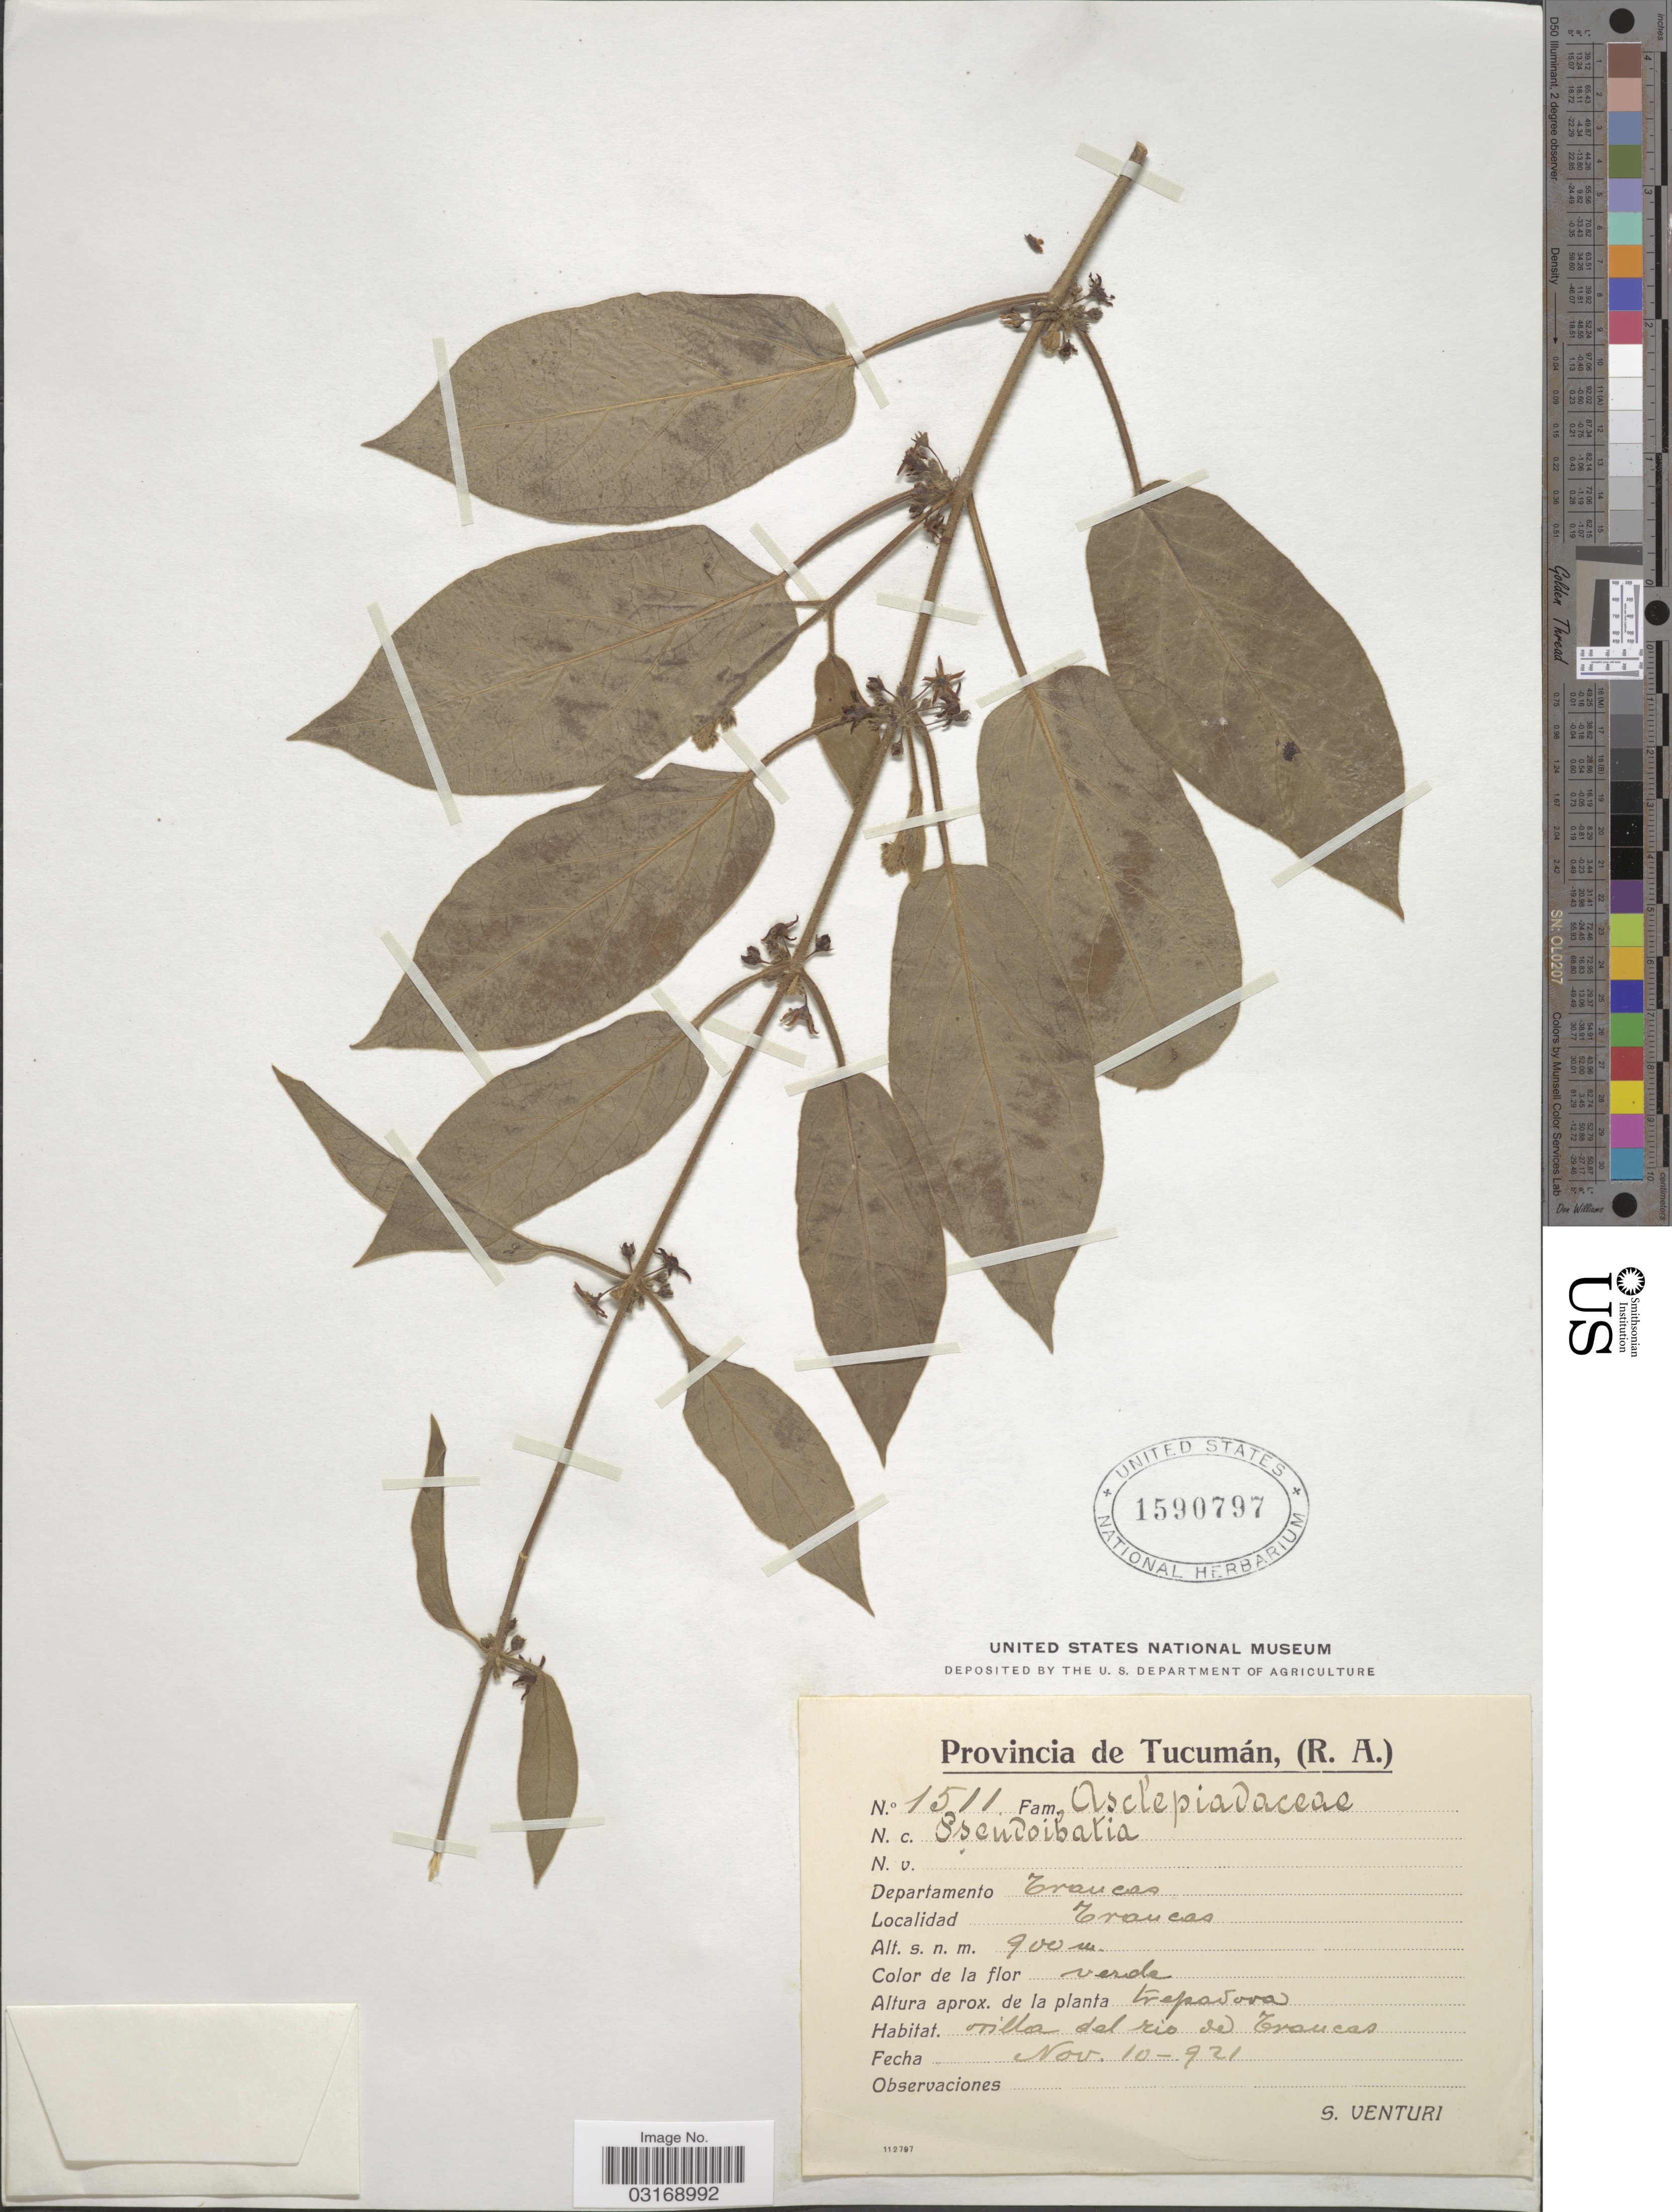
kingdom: Plantae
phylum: Tracheophyta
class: Magnoliopsida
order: Gentianales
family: Apocynaceae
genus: Pseudibatia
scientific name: Pseudibatia sp.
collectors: S. Venturi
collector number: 1511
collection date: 1921-11-10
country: Argentina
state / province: Tucuman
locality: Departamento Trancas. Trancas.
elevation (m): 900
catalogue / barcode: US 1590797